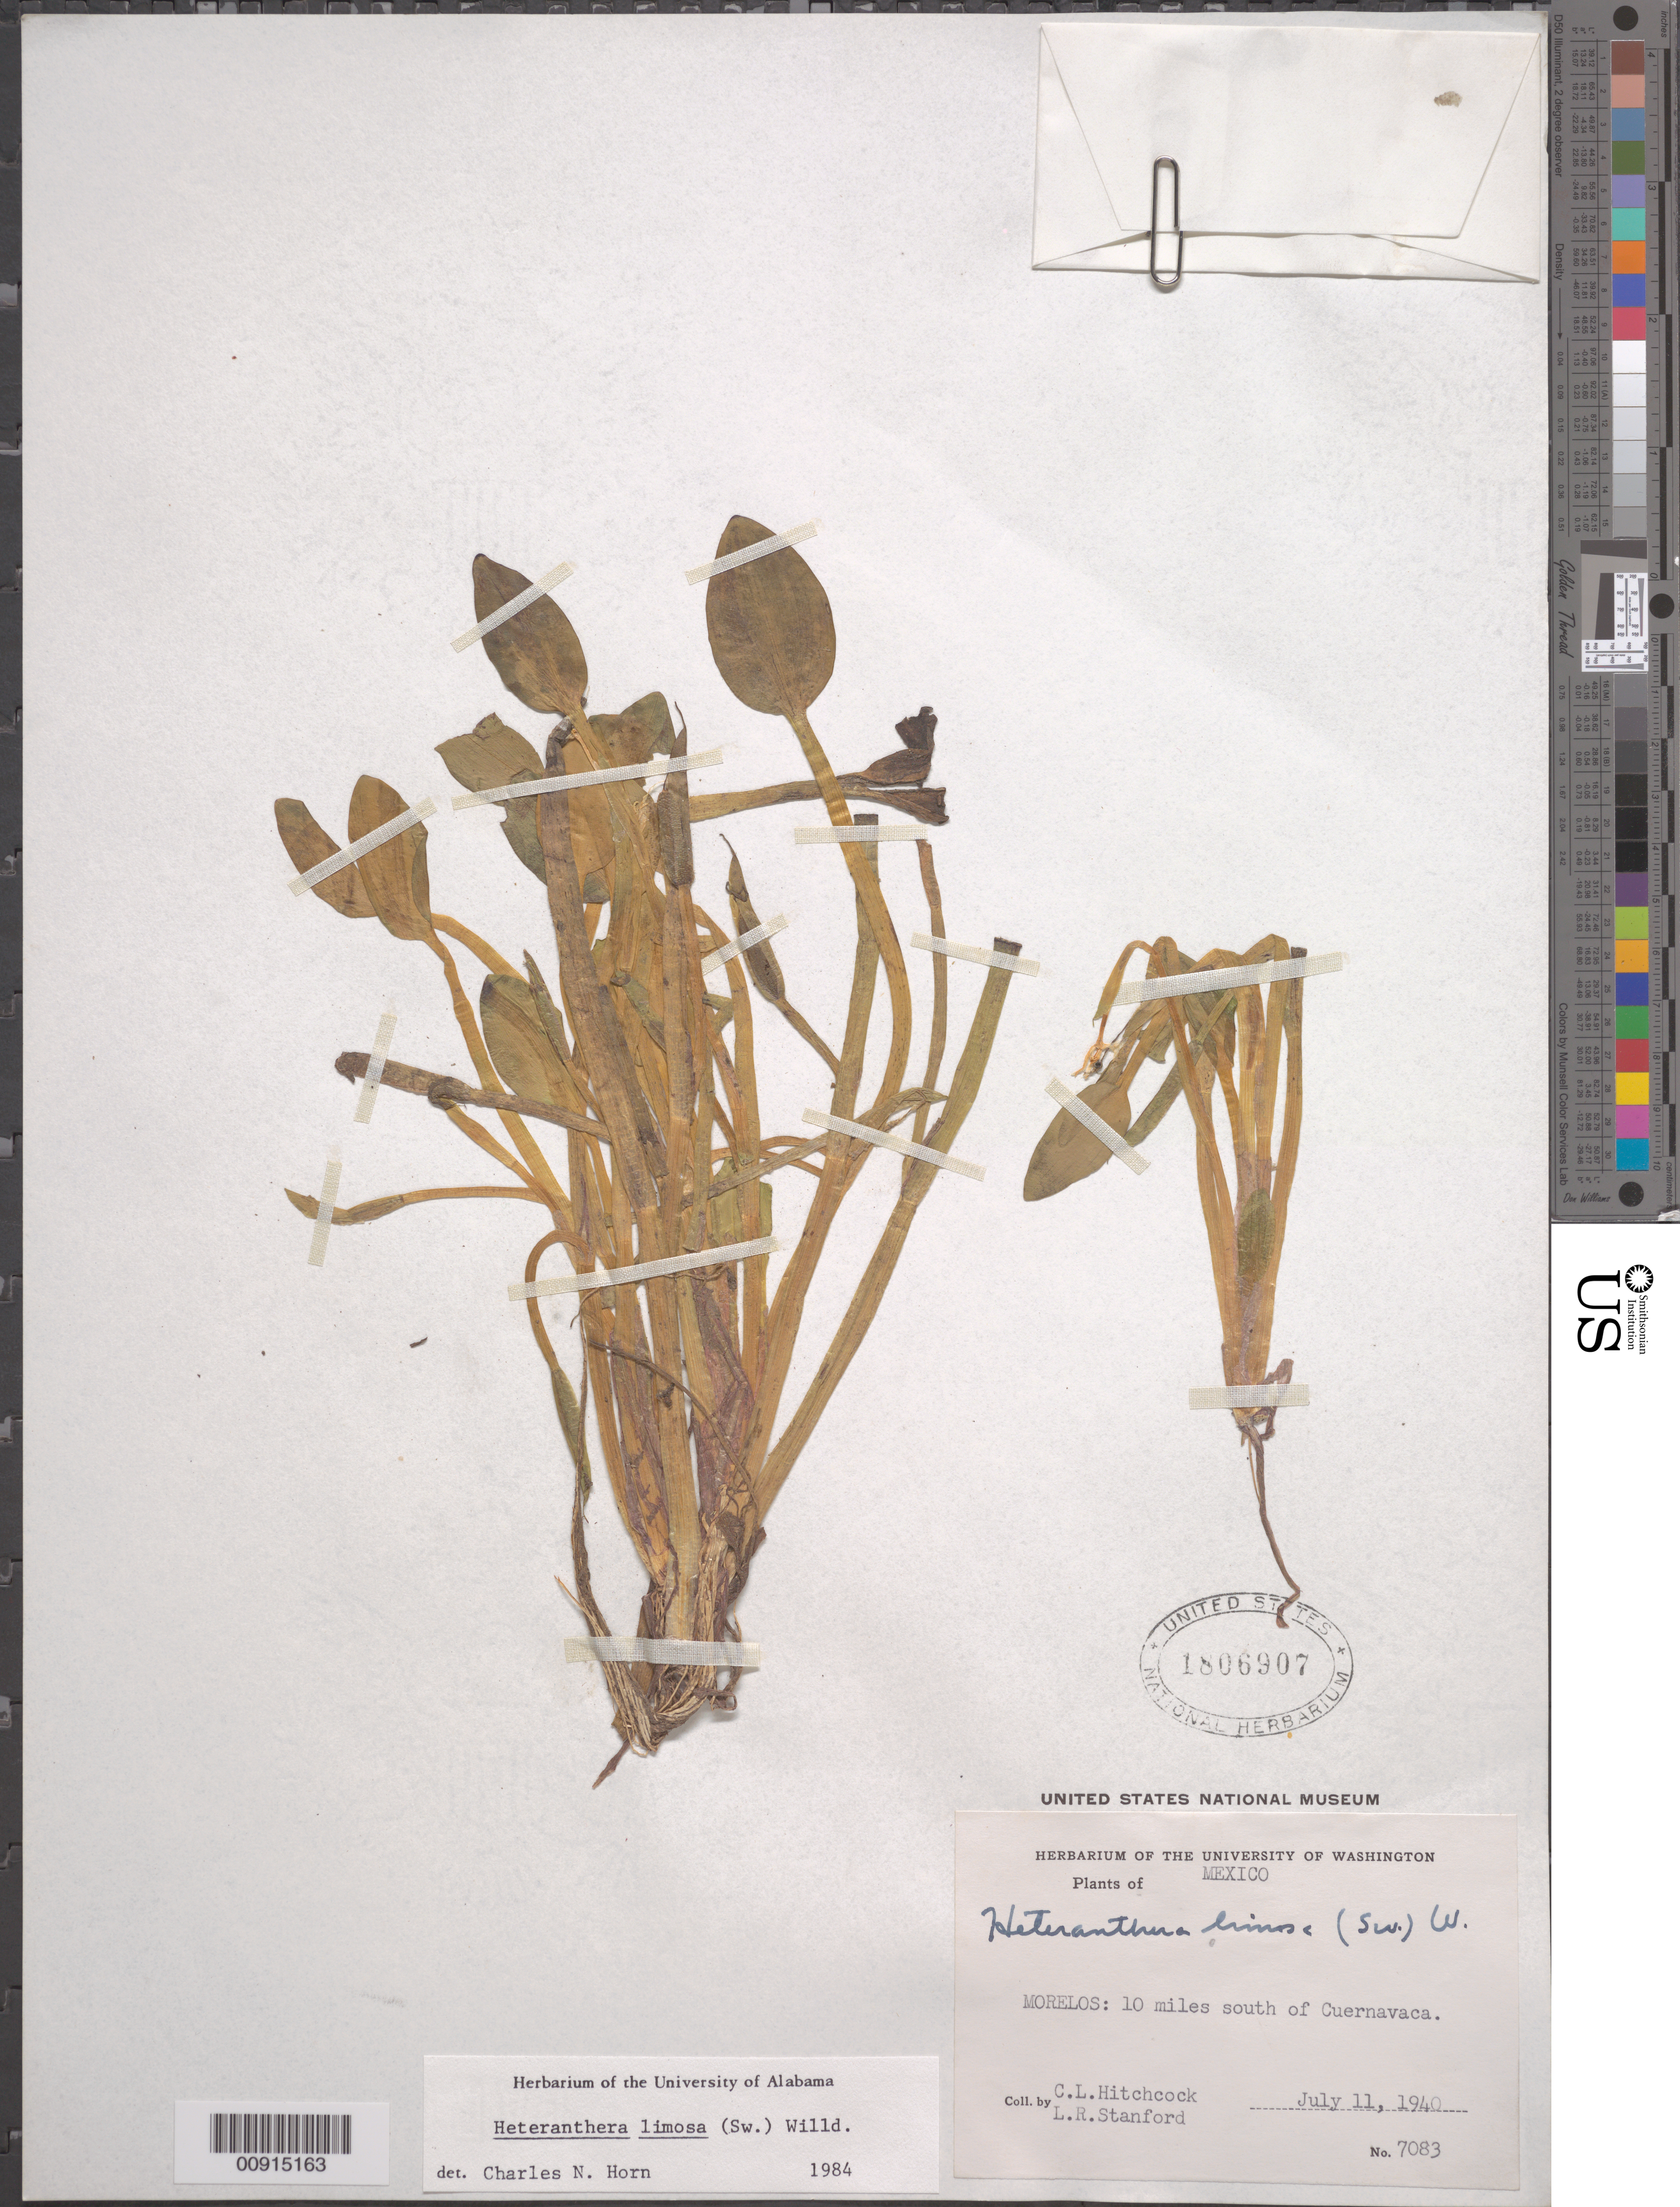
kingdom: Plantae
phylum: Tracheophyta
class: Liliopsida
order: Commelinales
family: Pontederiaceae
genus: Heteranthera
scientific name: Heteranthera limosa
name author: (Sw.) Willd.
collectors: C. L. Hitchcock & L. R. Stanford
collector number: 7083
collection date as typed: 11 Jul 1940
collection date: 1940-07-11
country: Mexico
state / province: Morelos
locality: Morelos: 10 miles south of Cuernavaca.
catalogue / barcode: US 1806907